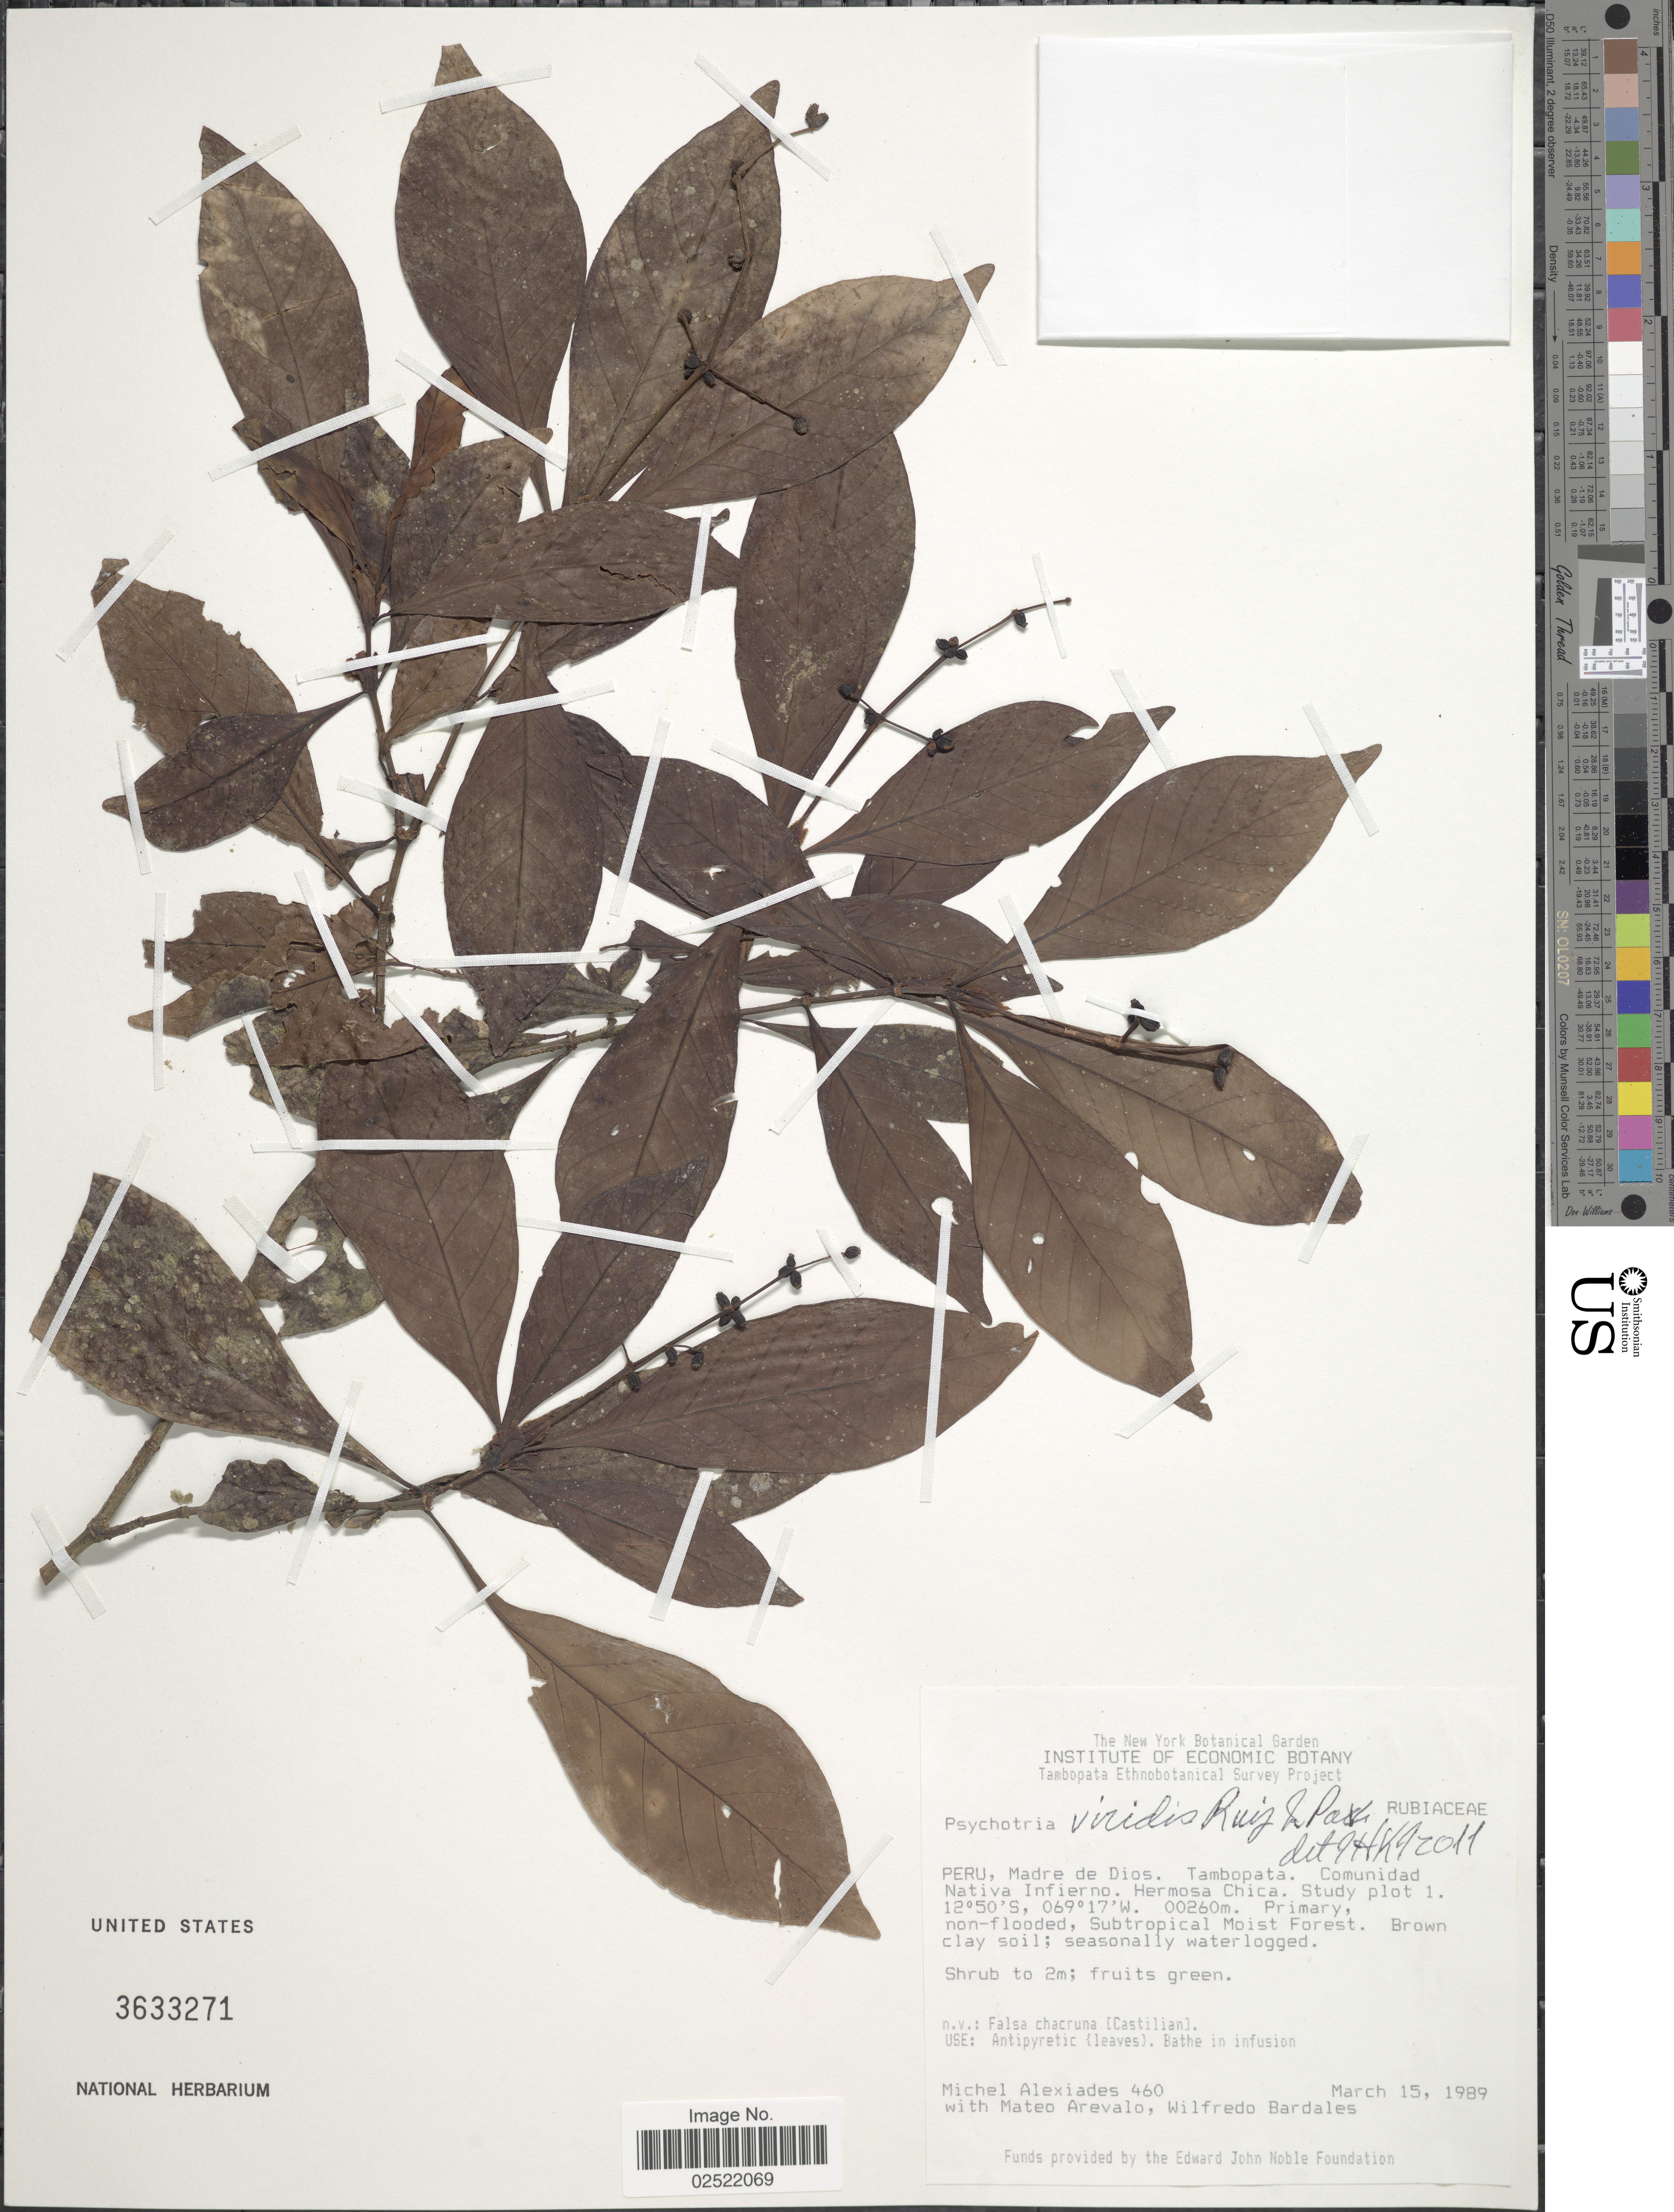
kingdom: Plantae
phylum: Tracheophyta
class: Magnoliopsida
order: Gentianales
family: Rubiaceae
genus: Psychotria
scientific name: Psychotria viridis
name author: Ruiz & Pav.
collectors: M. Alexiades, M. Arevalo & W. Bardales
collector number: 460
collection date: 1989-03-15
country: Peru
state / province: Madre de Dios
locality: Peru, Madre de Dios. Tambopata. Comunidad Nativa Infierno. Hermosa Chica. Study plot 1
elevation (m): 260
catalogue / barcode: US 3633271